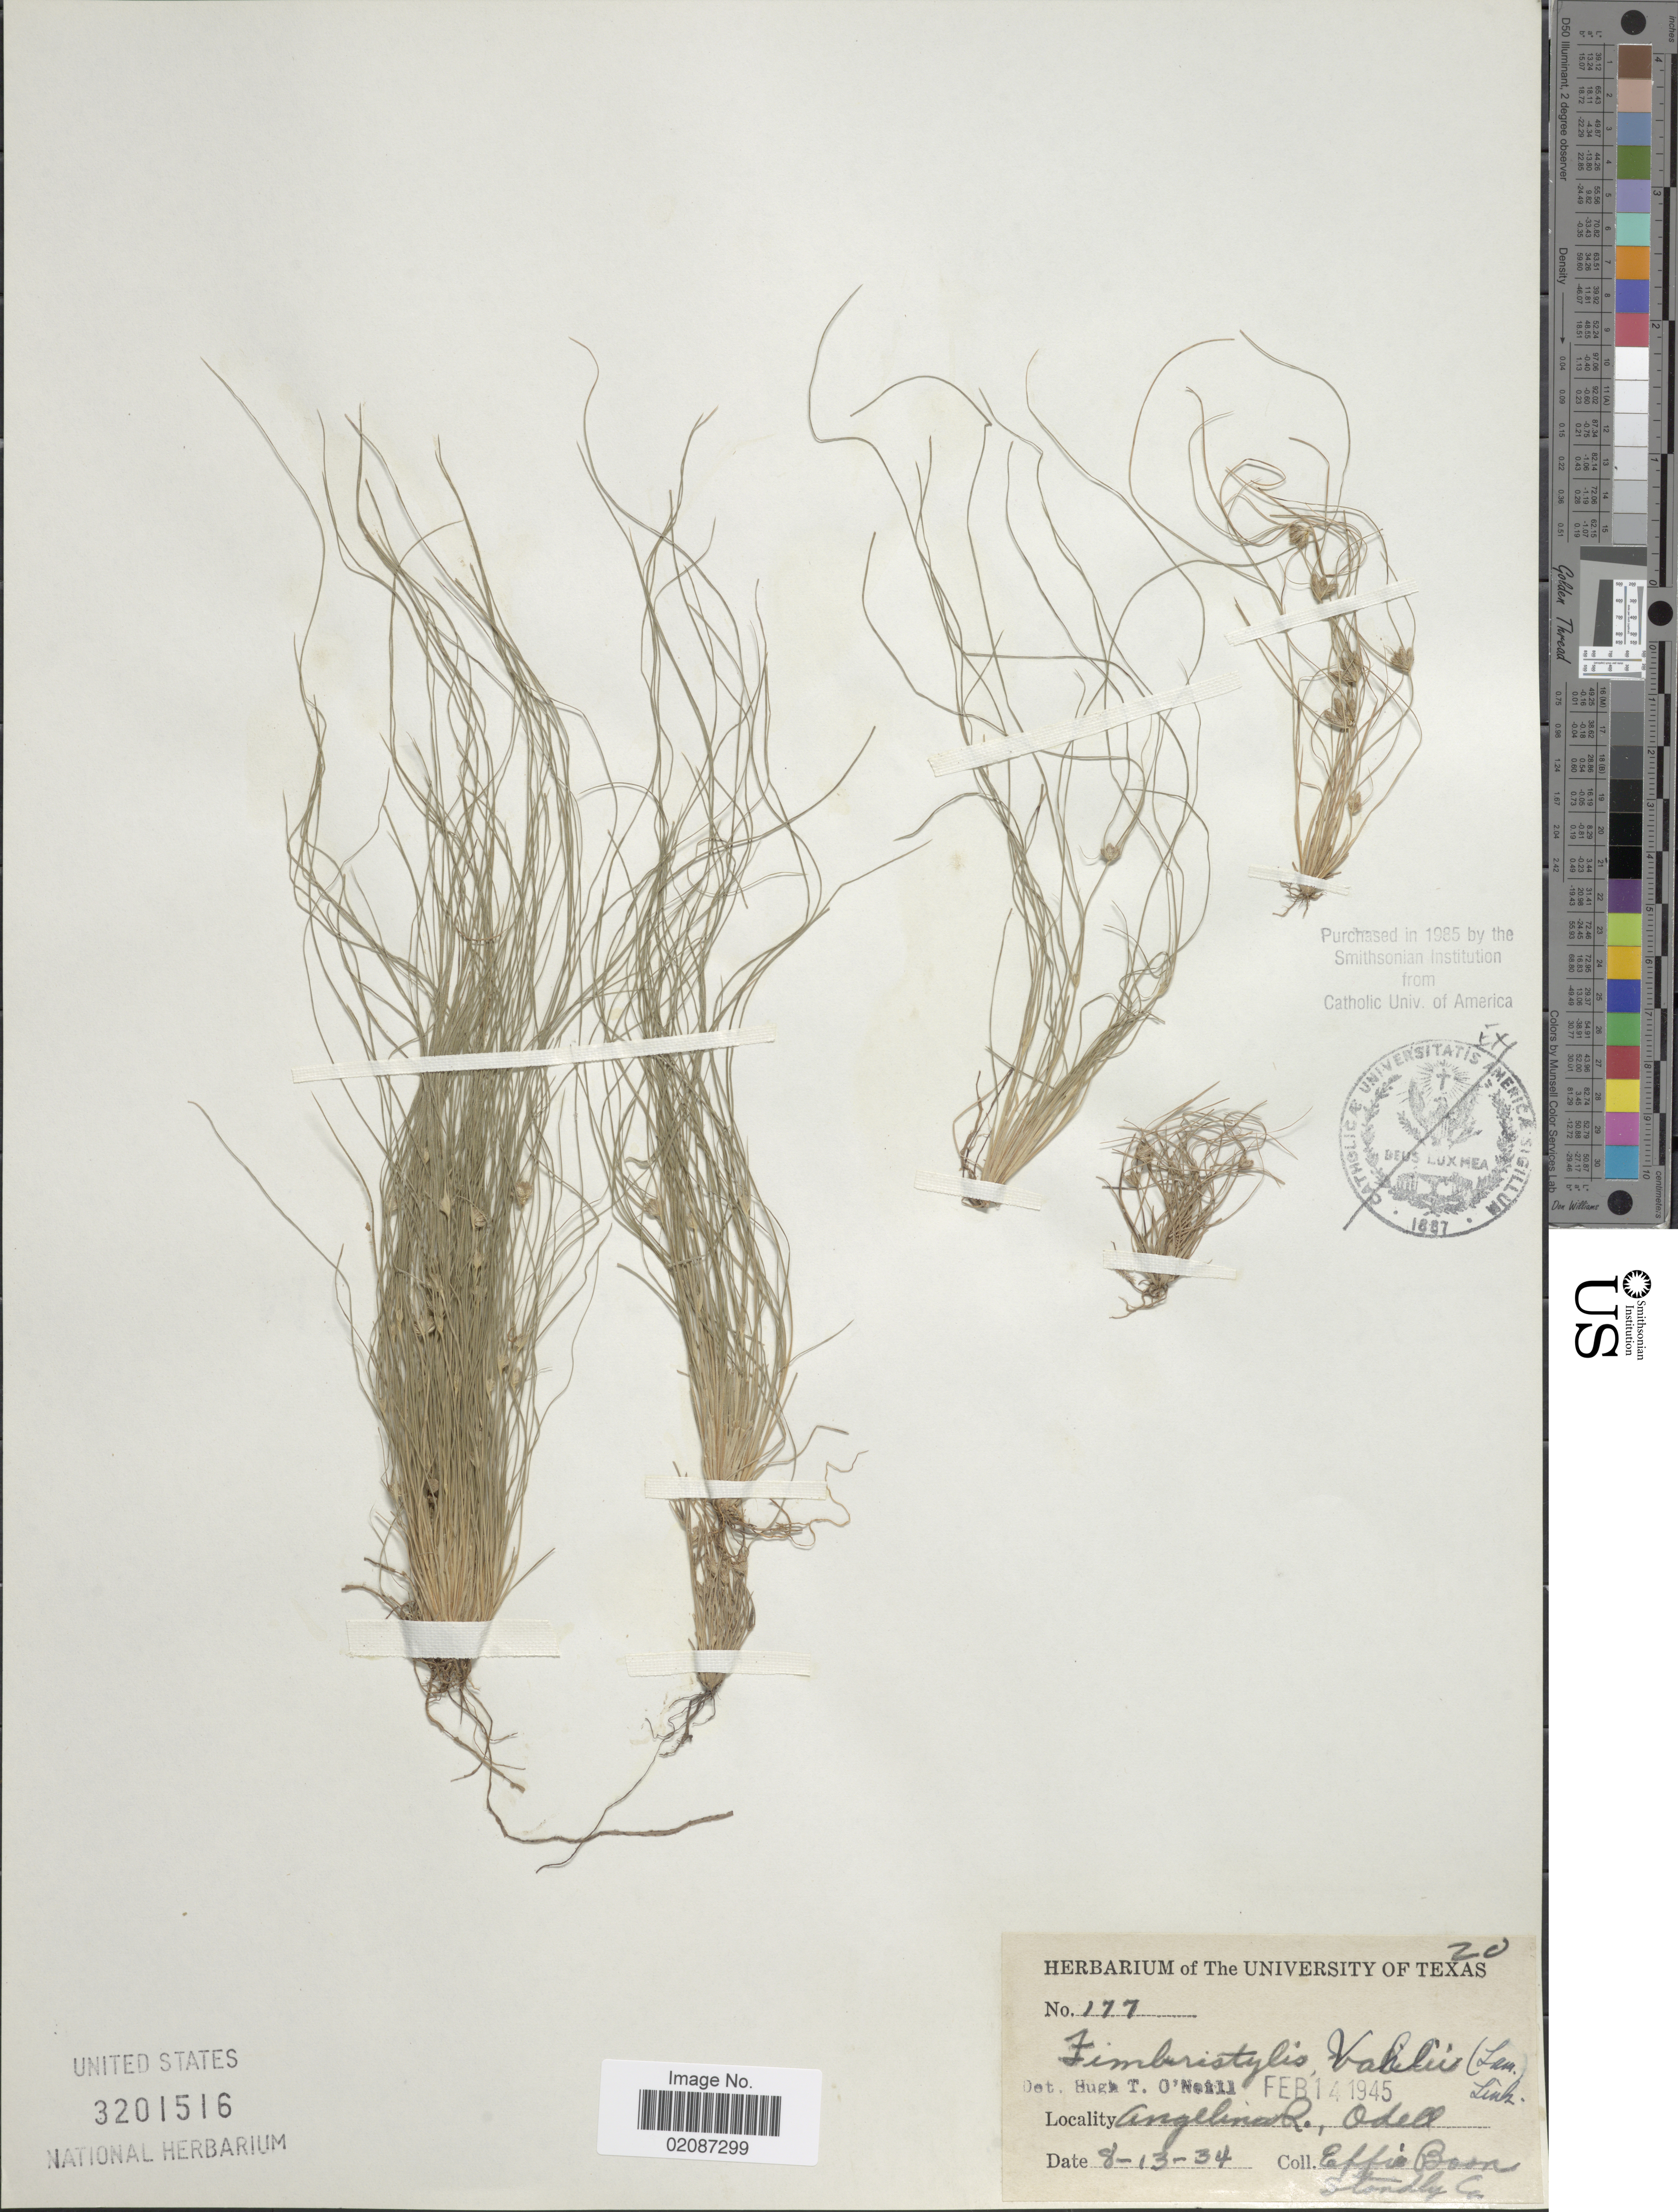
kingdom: Plantae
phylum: Tracheophyta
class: Liliopsida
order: Poales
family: Cyperaceae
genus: Fimbristylis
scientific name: Fimbristylis vahlii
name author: (Lam.) Link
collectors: E. Bakboord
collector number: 177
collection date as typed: Transcribed d/m/y: 13/8/34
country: United States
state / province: Texas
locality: Angeline R., Odell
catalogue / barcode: US 3201516